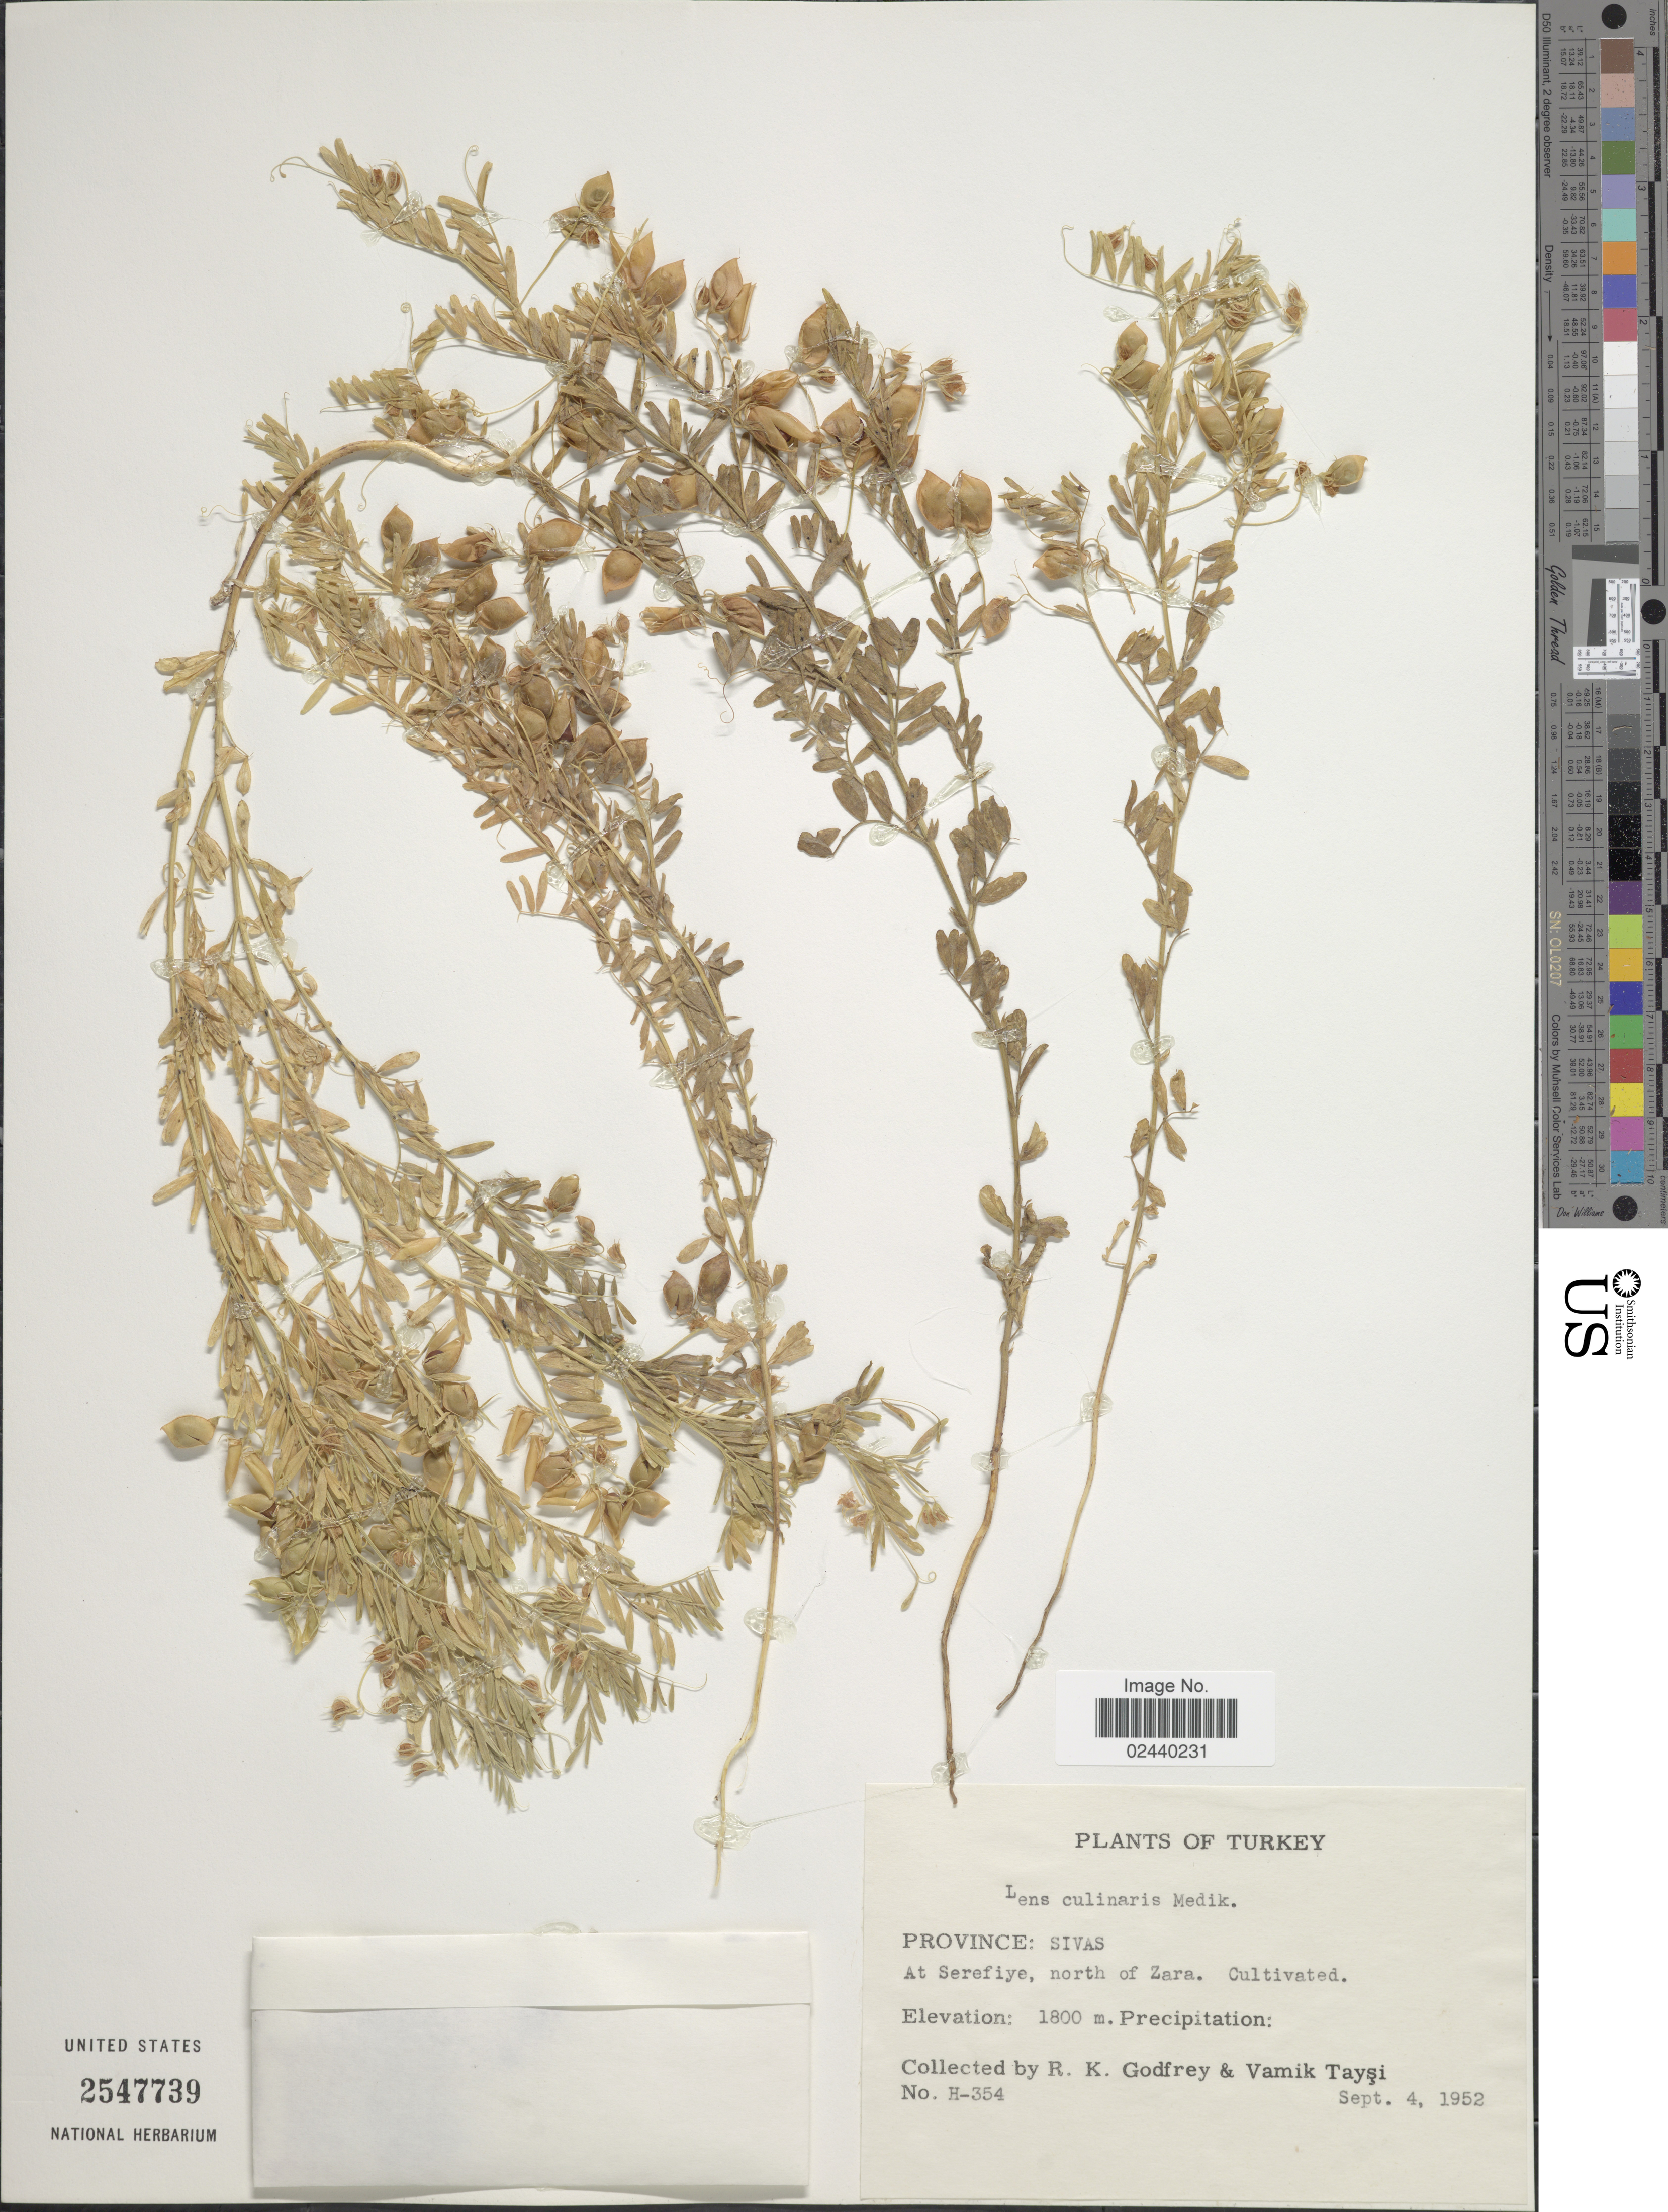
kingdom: Plantae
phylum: Tracheophyta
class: Magnoliopsida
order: Fabales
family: Fabaceae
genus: Vicia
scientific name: Vicia lens subsp. lens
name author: (L.) Coss. & Germ.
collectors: R. K. Godfrey & V. Taysi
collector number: H-354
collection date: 1952-09-04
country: Turkey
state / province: Sivas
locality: At Serefiye, north of Zara, cultivated.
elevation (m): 1800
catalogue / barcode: US 2547739